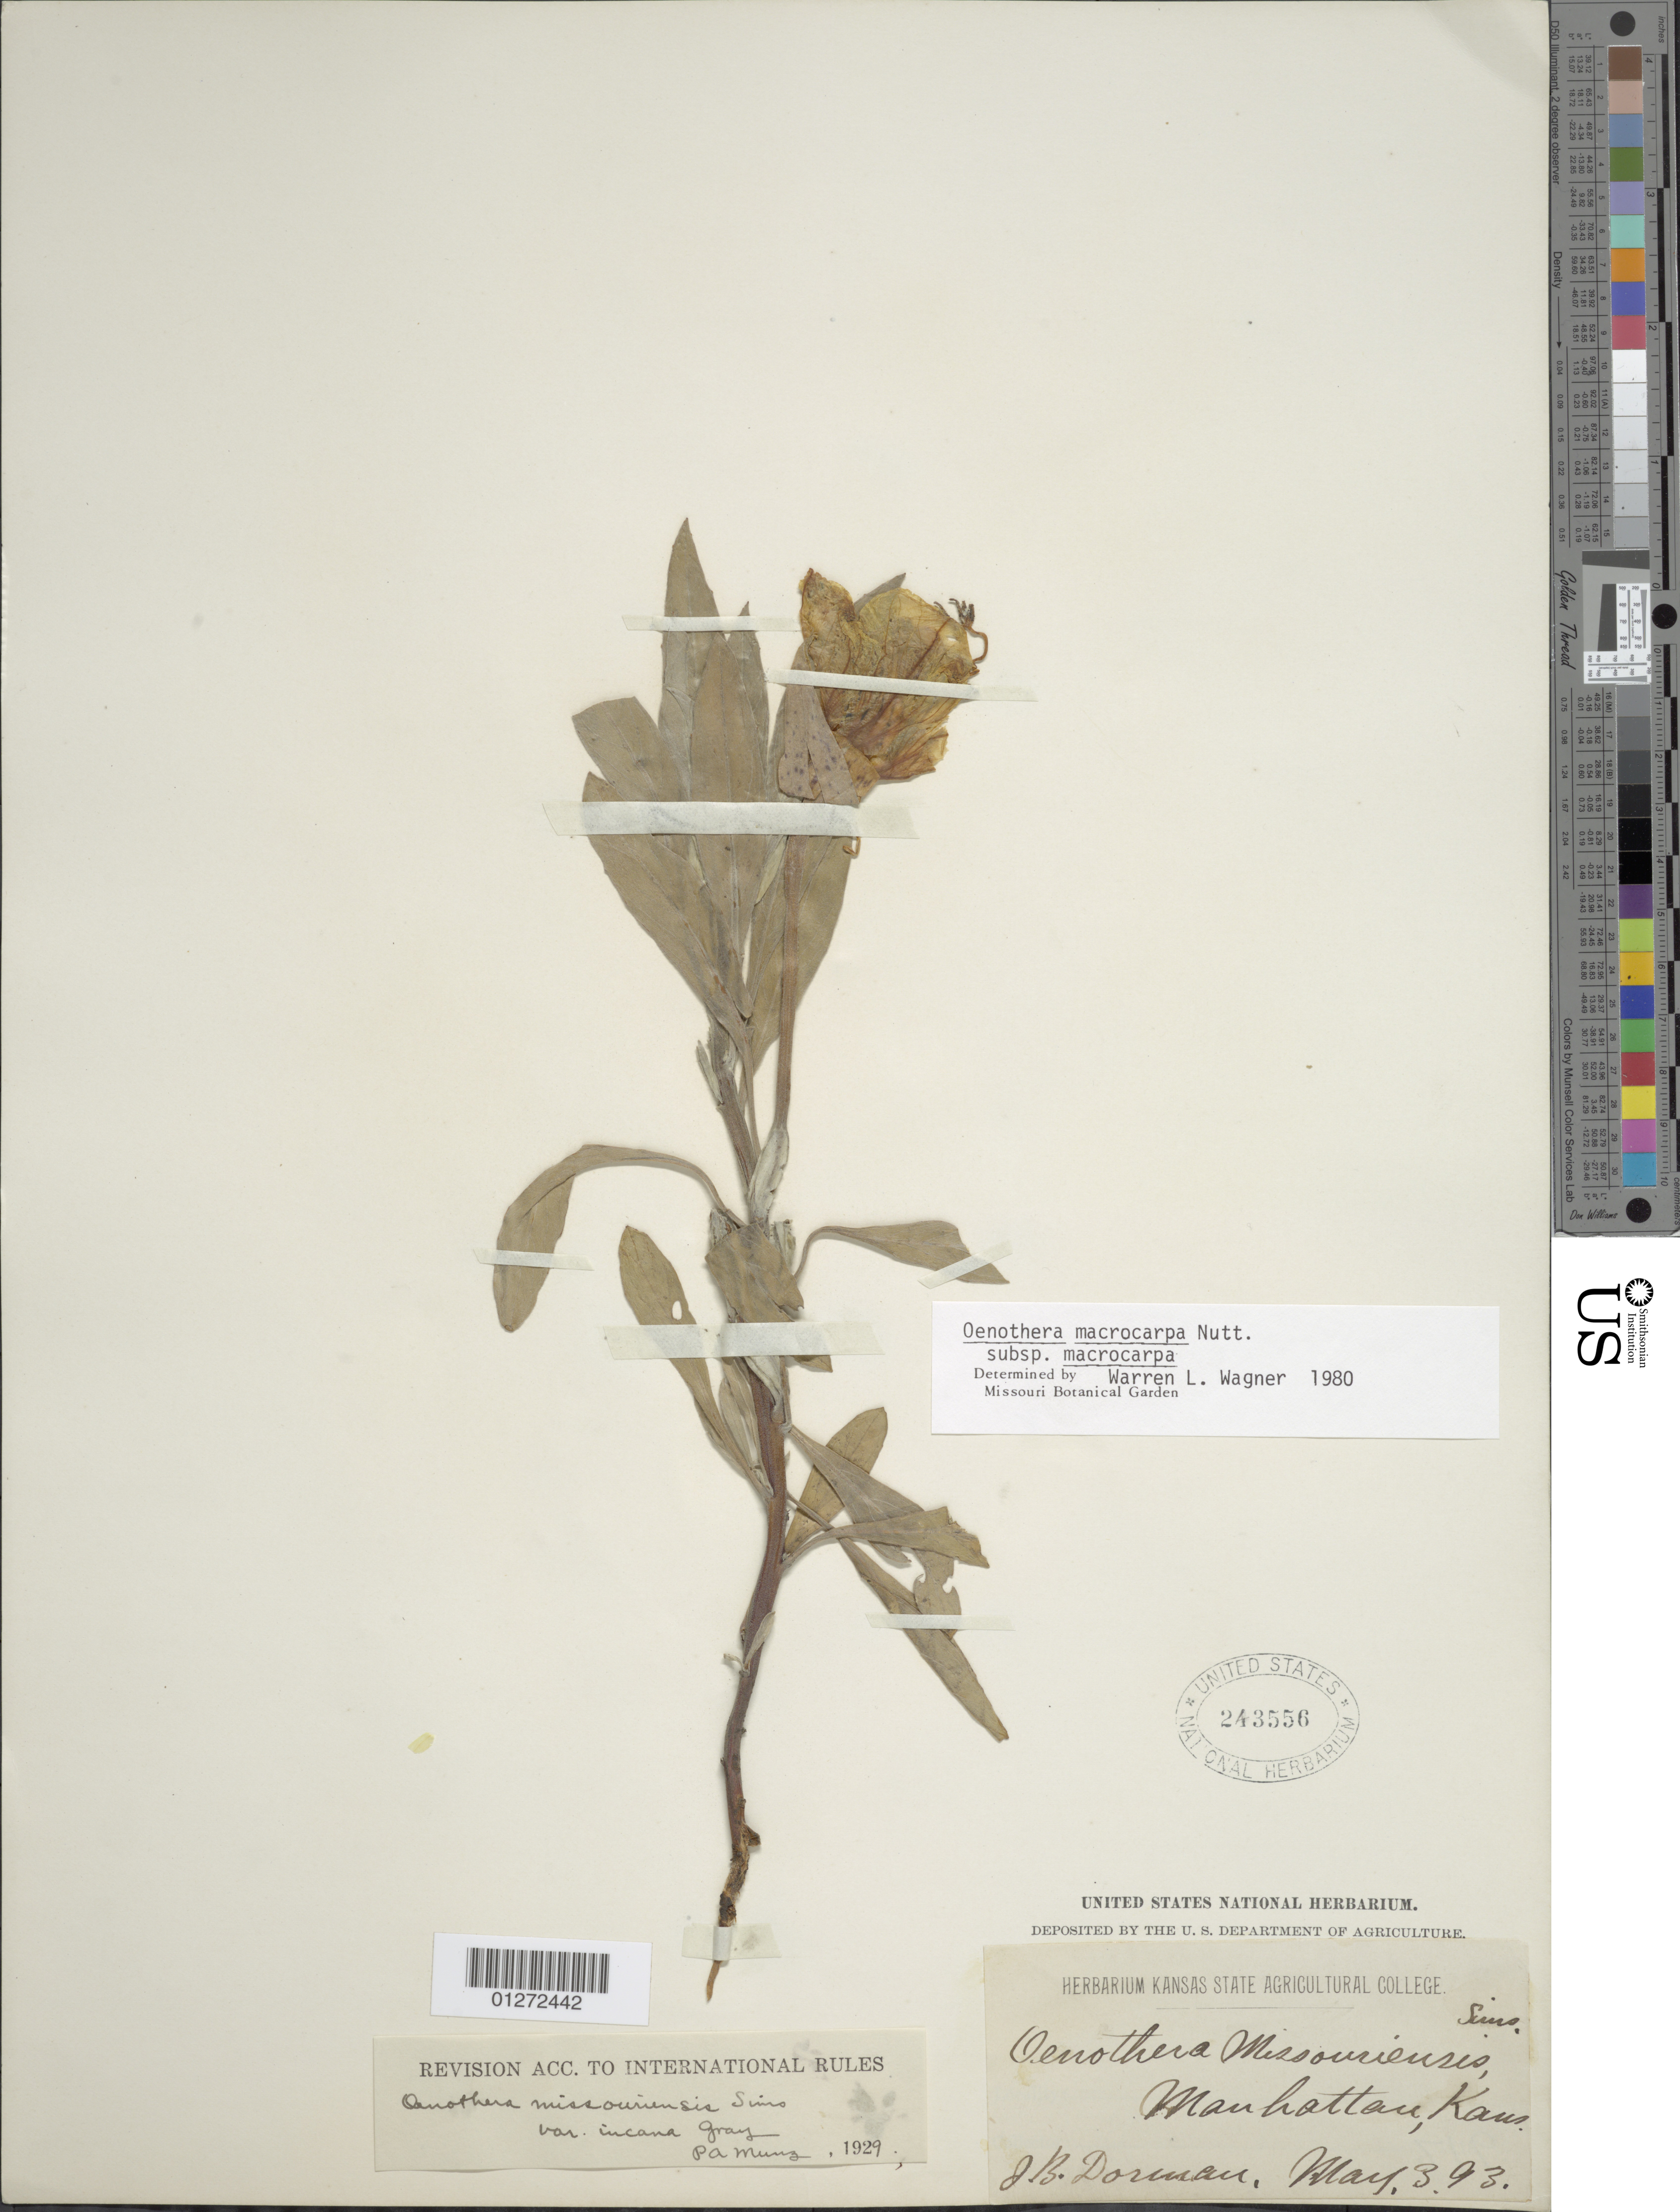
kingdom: Plantae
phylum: Tracheophyta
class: Magnoliopsida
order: Myrtales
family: Onagraceae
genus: Oenothera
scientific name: Oenothera macrocarpa subsp. macrocarpa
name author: Nutt.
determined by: Wagner, W. L., (BOT), Smithsonian Institution - National Museum of Natural History (UNITED STATES)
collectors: J. Dorman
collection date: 1893-05-03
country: United States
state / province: Kansas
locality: Manhattan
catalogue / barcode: US 243556